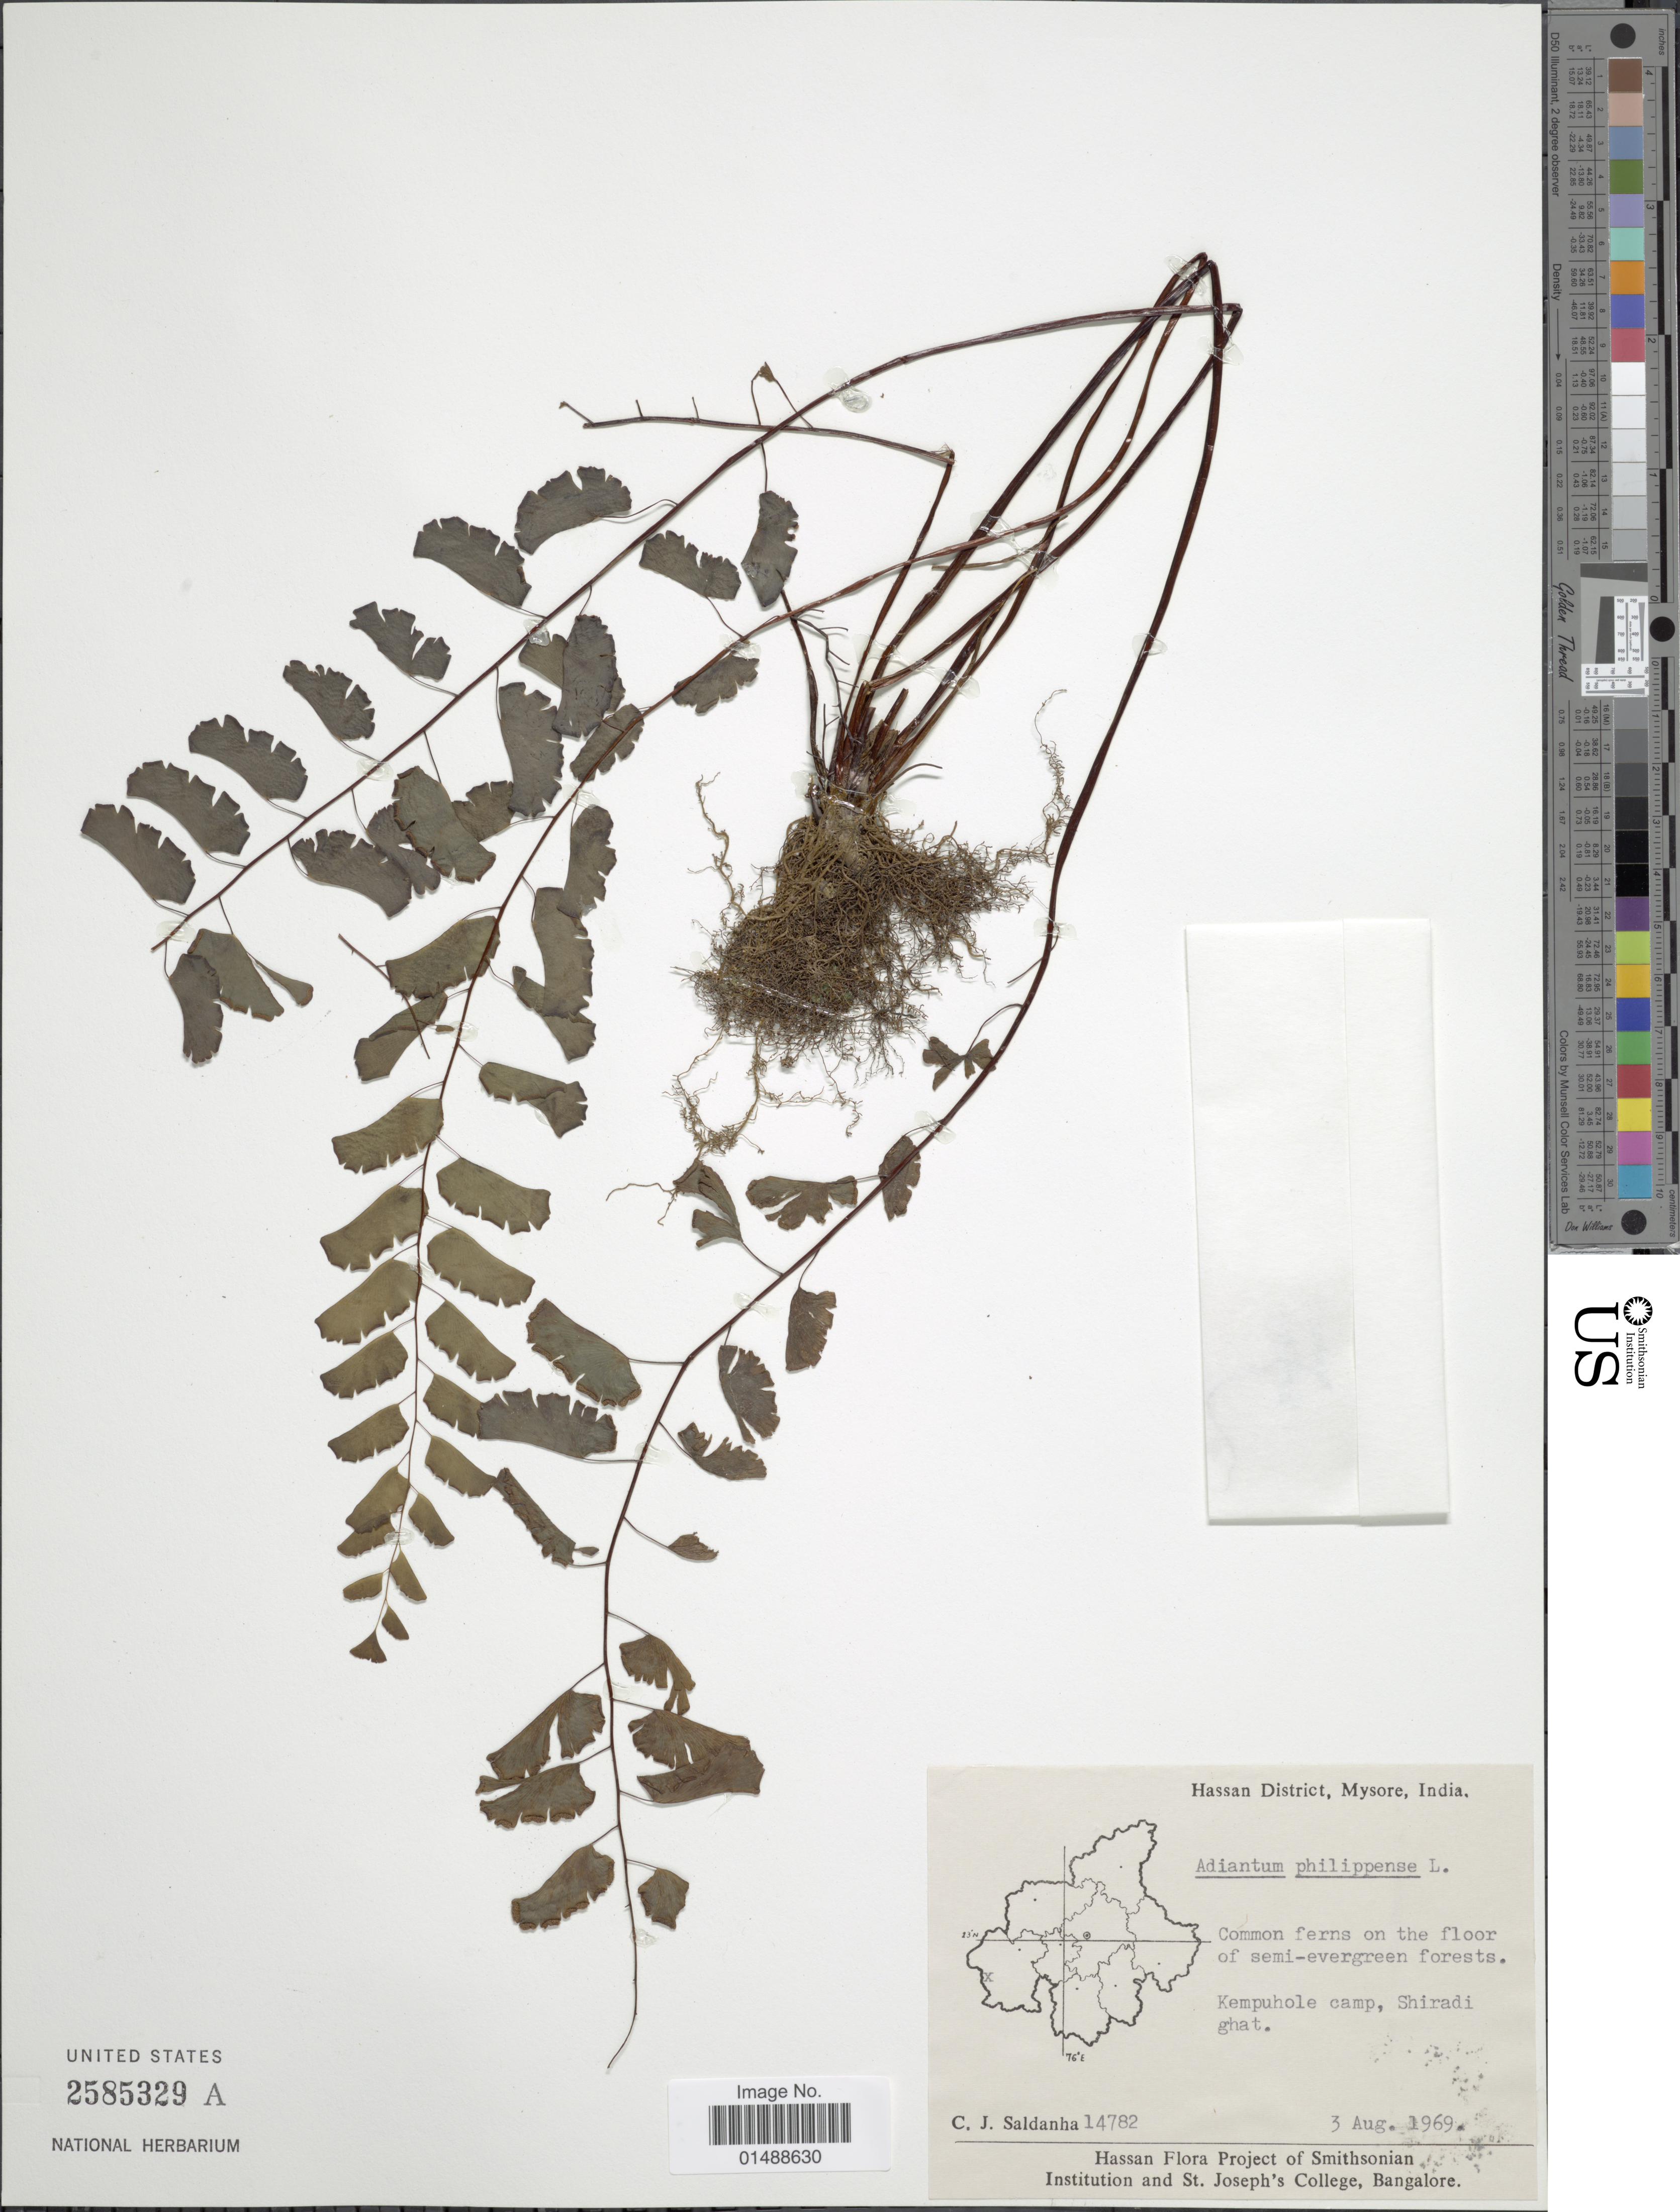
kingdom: Plantae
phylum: Tracheophyta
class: Polypodiopsida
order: Polypodiales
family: Pteridaceae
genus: Adiantum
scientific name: Adiantum philippense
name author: L.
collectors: C. J. Saldanha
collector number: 14782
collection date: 1969-08-03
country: India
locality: Hassan District, Mysore, Kempuhole camp, Shiradi ghat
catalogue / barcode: US 2585329A